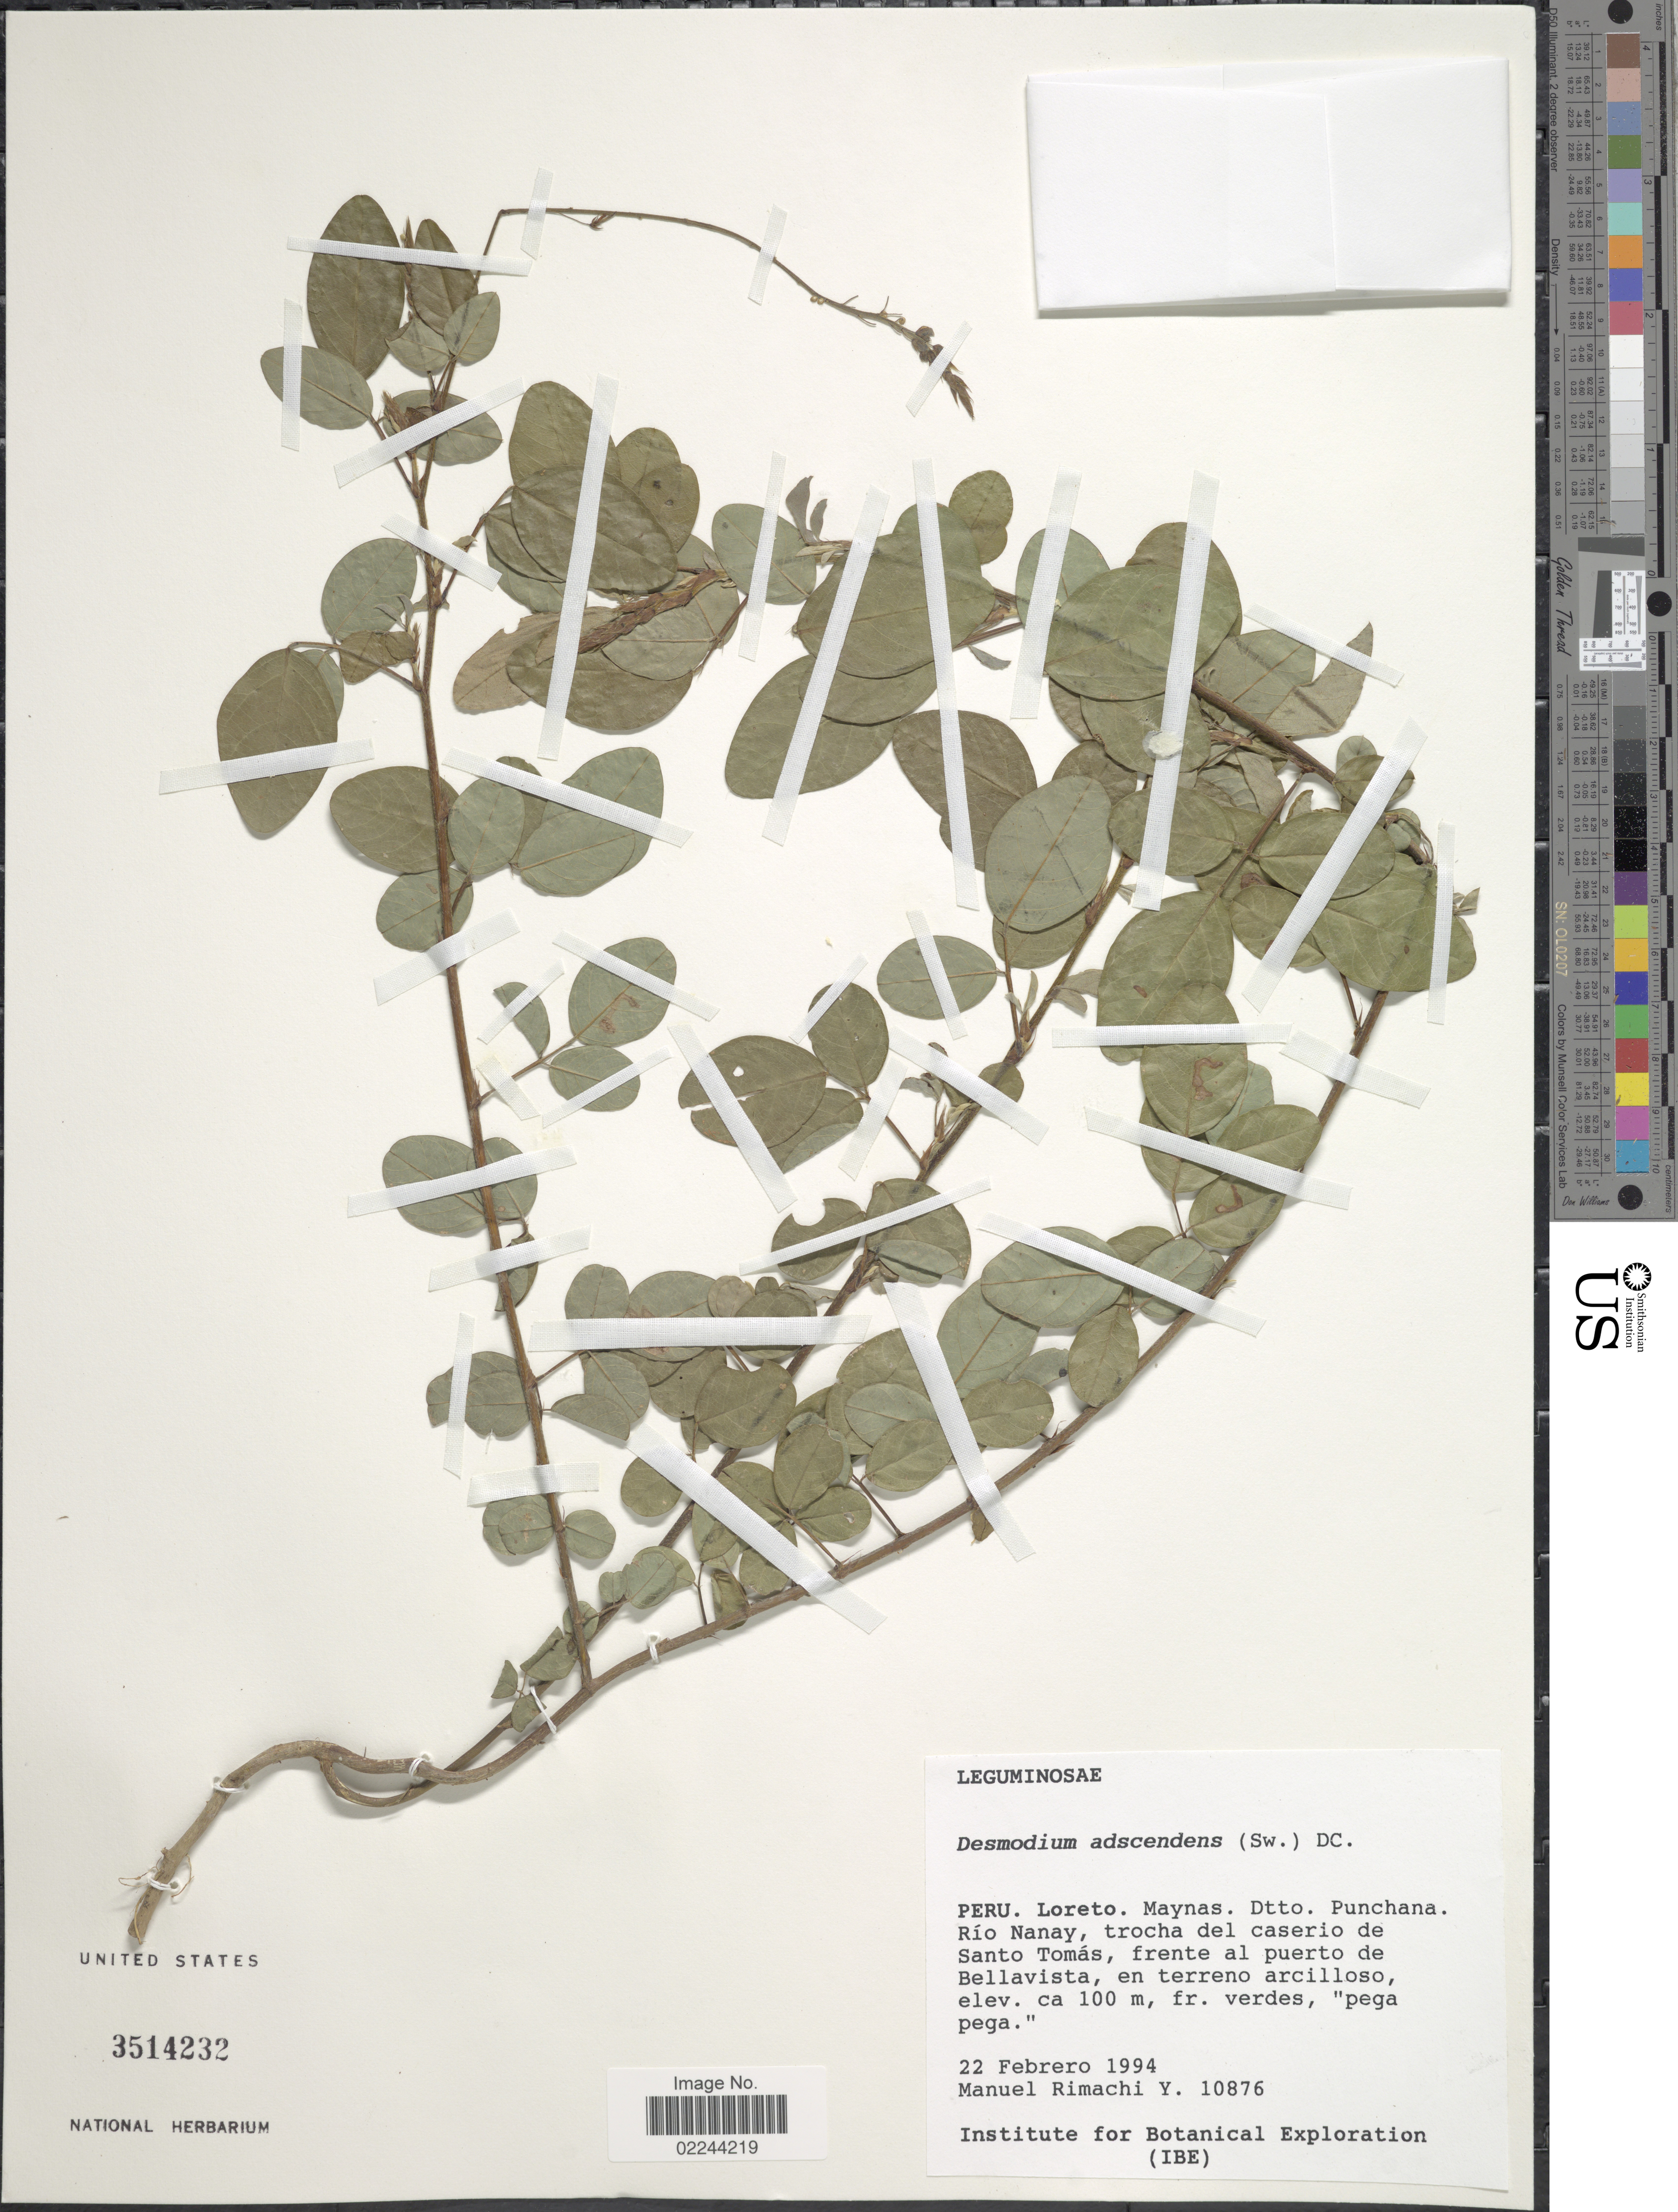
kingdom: Plantae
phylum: Tracheophyta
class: Magnoliopsida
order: Fabales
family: Fabaceae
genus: Grona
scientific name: Grona adscendens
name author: (Sw.) H. Ohashi & K. Ohashi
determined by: Strong, Mark T., (BOT), Smithsonian Institution - National Museum of Natural History (UNITED STATES)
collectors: M. Rimachi Y.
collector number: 10876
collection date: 1994-02-22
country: Peru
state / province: Loreto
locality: Maynas. Dtto. Punchana. Río Nanay, trocha del caserio de Santo Tomás, frente al puerto de Bellavista, en teereno arcilloso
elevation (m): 100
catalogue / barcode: US 3514232